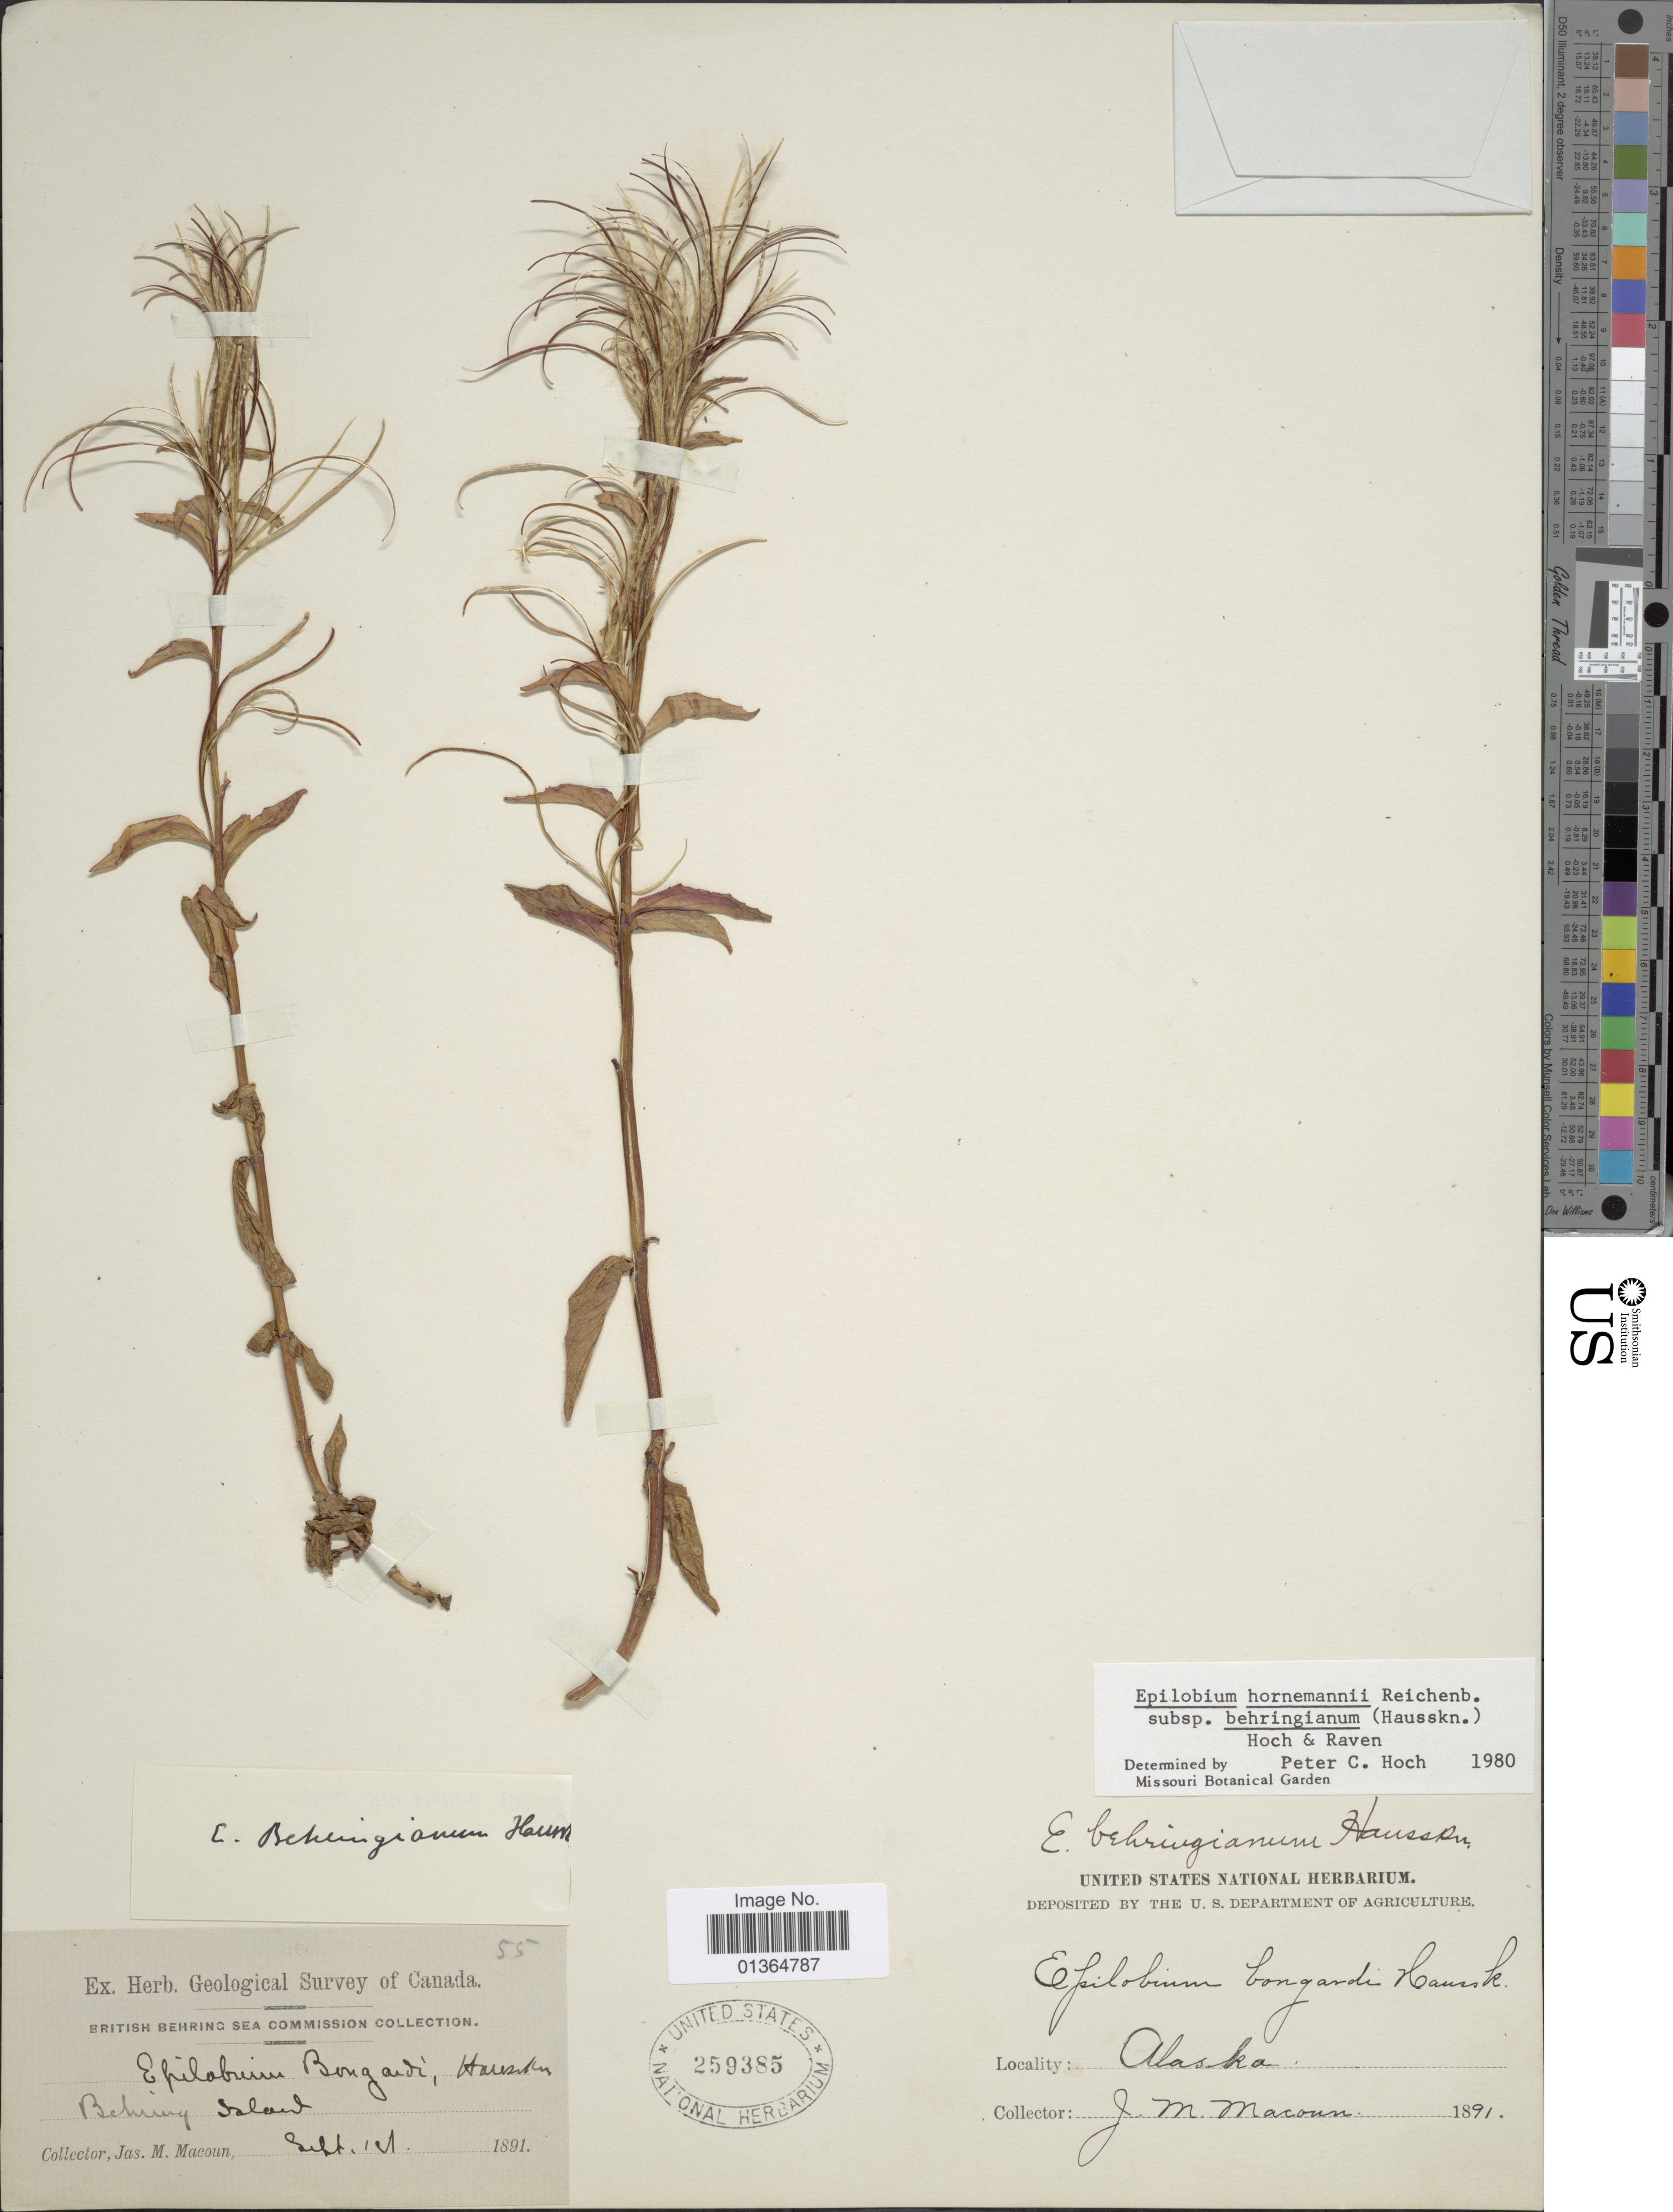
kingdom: Plantae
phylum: Tracheophyta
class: Magnoliopsida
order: Myrtales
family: Onagraceae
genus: Epilobium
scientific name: Epilobium hornemannii subsp. behringianum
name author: (Hausskn.) Hoch & P.H. Raven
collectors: J. M. Macoun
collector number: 55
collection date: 1891-09-01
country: United States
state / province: Alaska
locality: Behring Island.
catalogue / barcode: US 259385